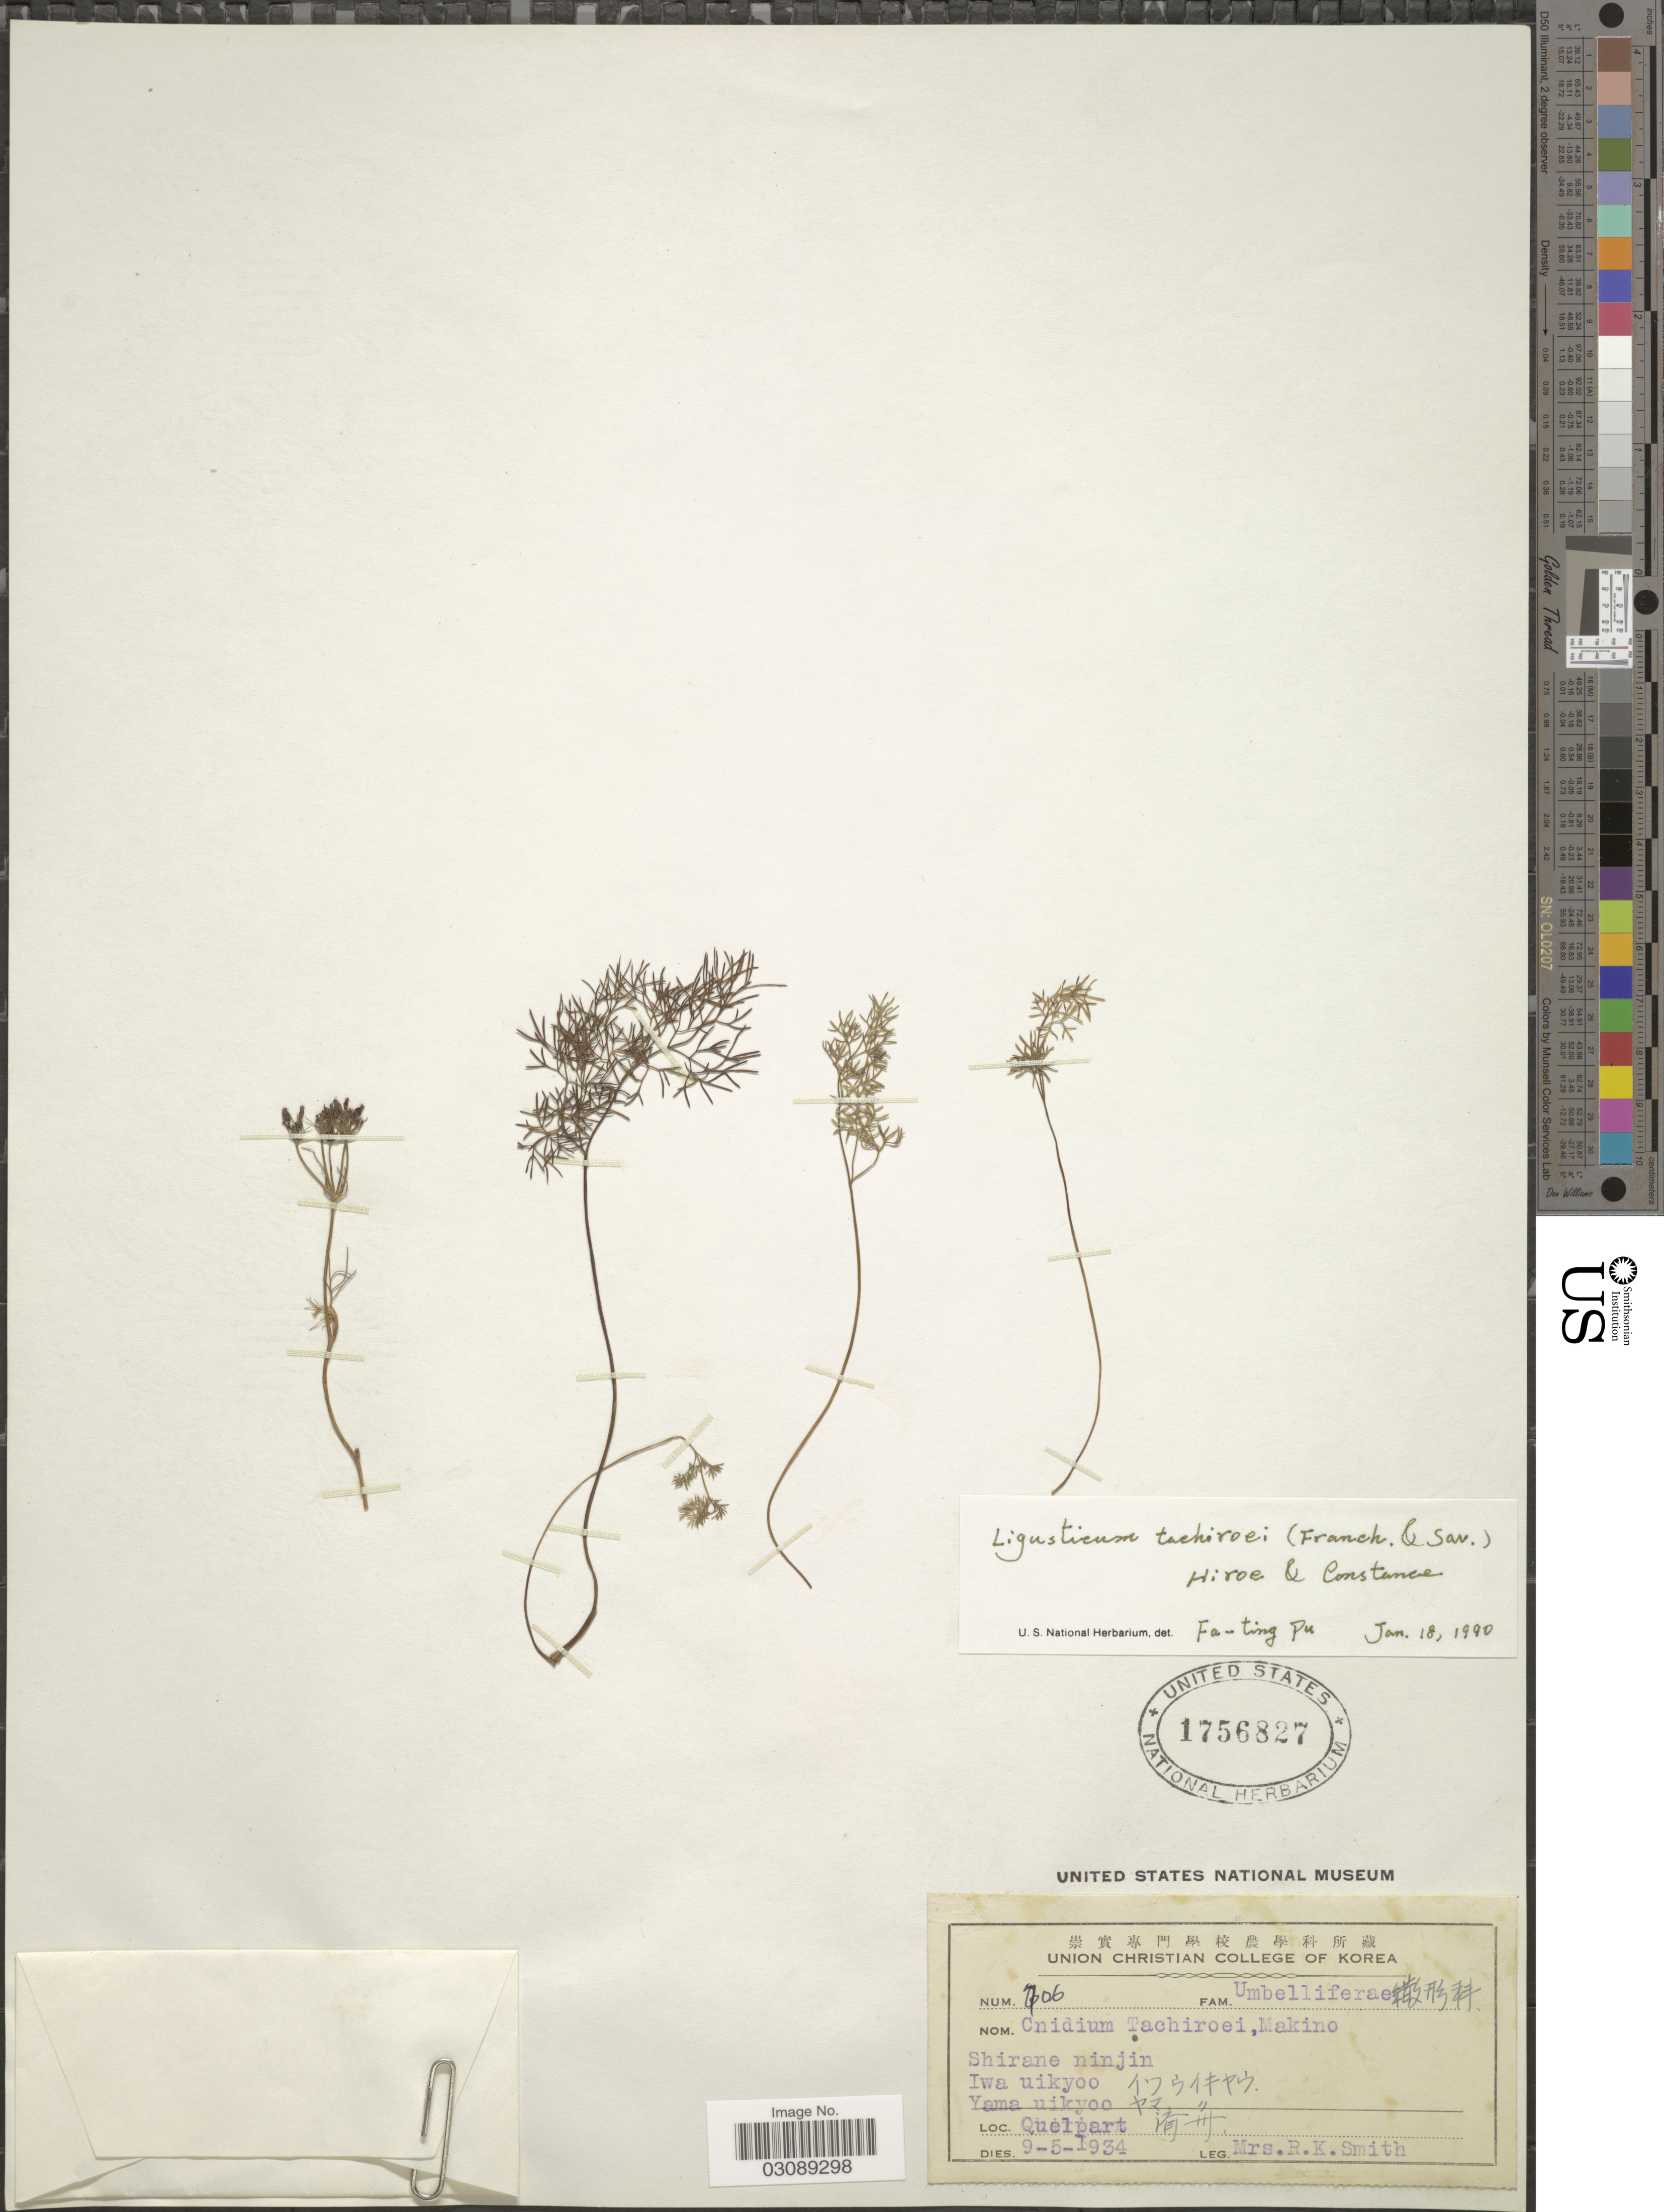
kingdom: Plantae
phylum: Tracheophyta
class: Magnoliopsida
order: Apiales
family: Apiaceae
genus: Ligusticum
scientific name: Ligusticum tachiroei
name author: (Franch. & Sav.) M.Hiroe & Constance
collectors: R. Smith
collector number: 706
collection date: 1934-05-09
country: South Korea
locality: Quelpart.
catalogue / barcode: US 1756827